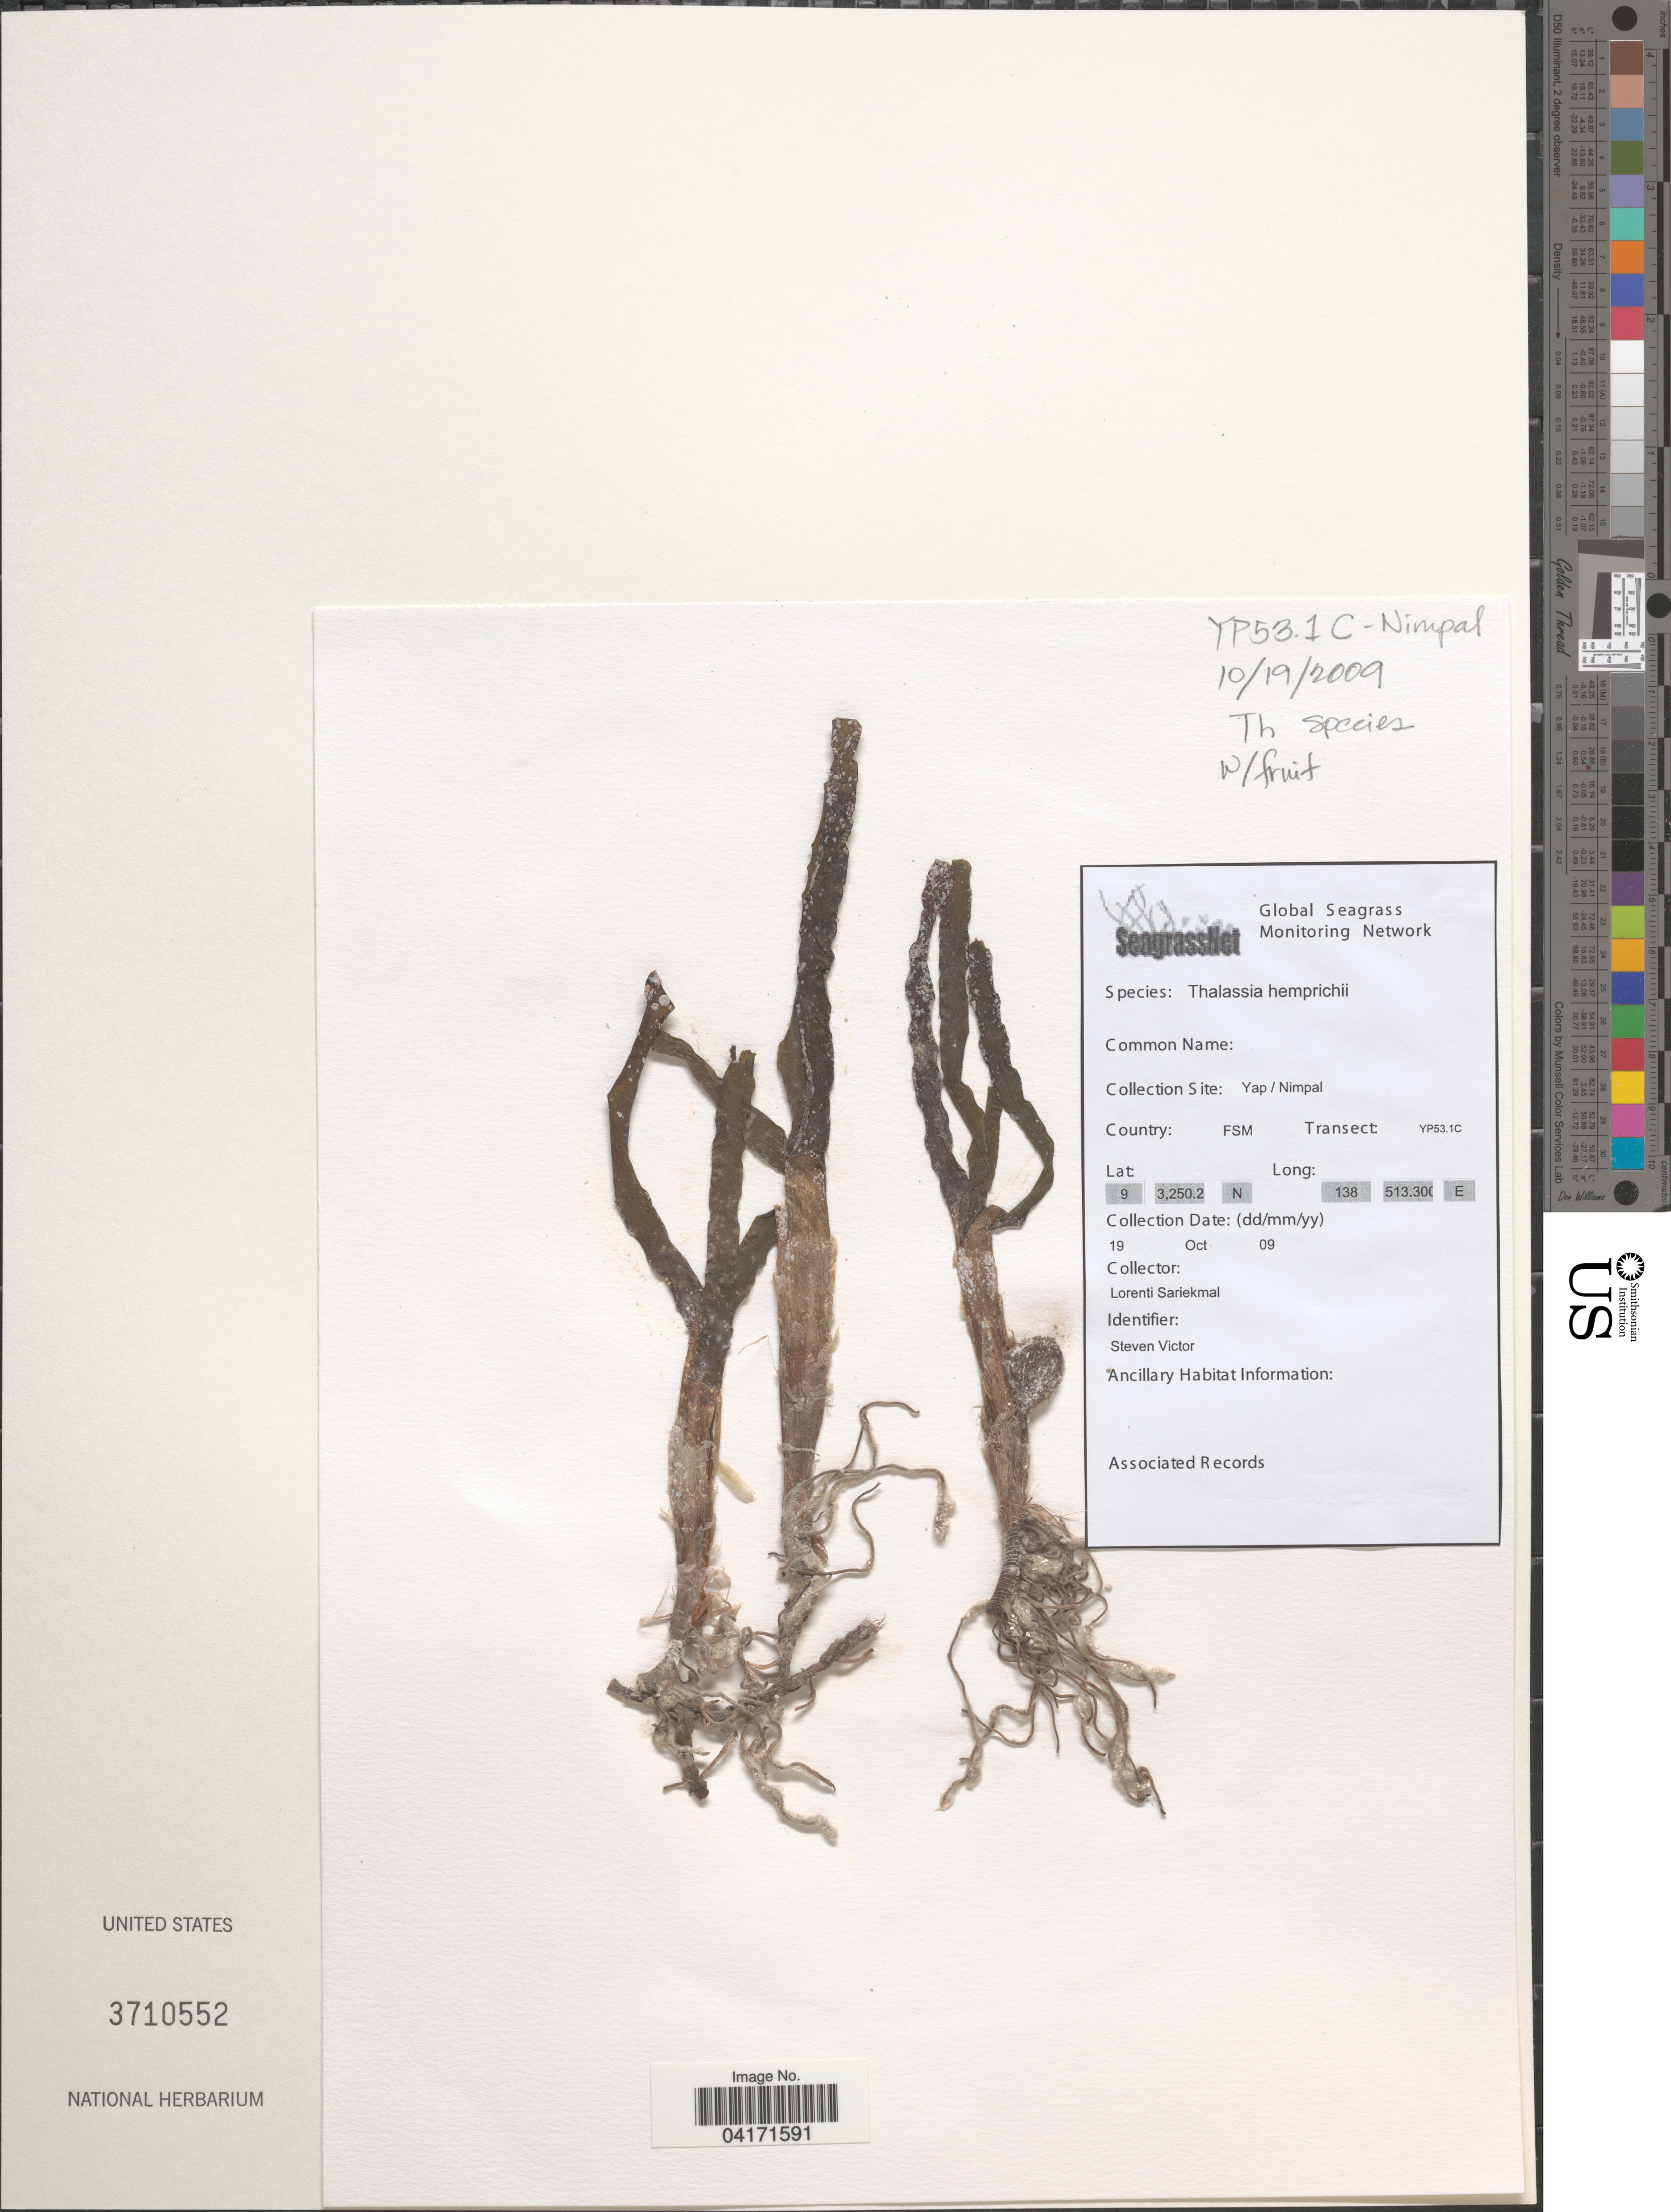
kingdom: Plantae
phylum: Tracheophyta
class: Liliopsida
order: Alismatales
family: Hydrocharitaceae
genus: Thalassia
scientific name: Thalassia hemprichii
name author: Asch.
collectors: L. Sariekmal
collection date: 2009-10-19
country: Micronesia, Federated States of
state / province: Yap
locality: Nimpal. FSM. Transect: YP53.1C.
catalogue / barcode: US 3710552